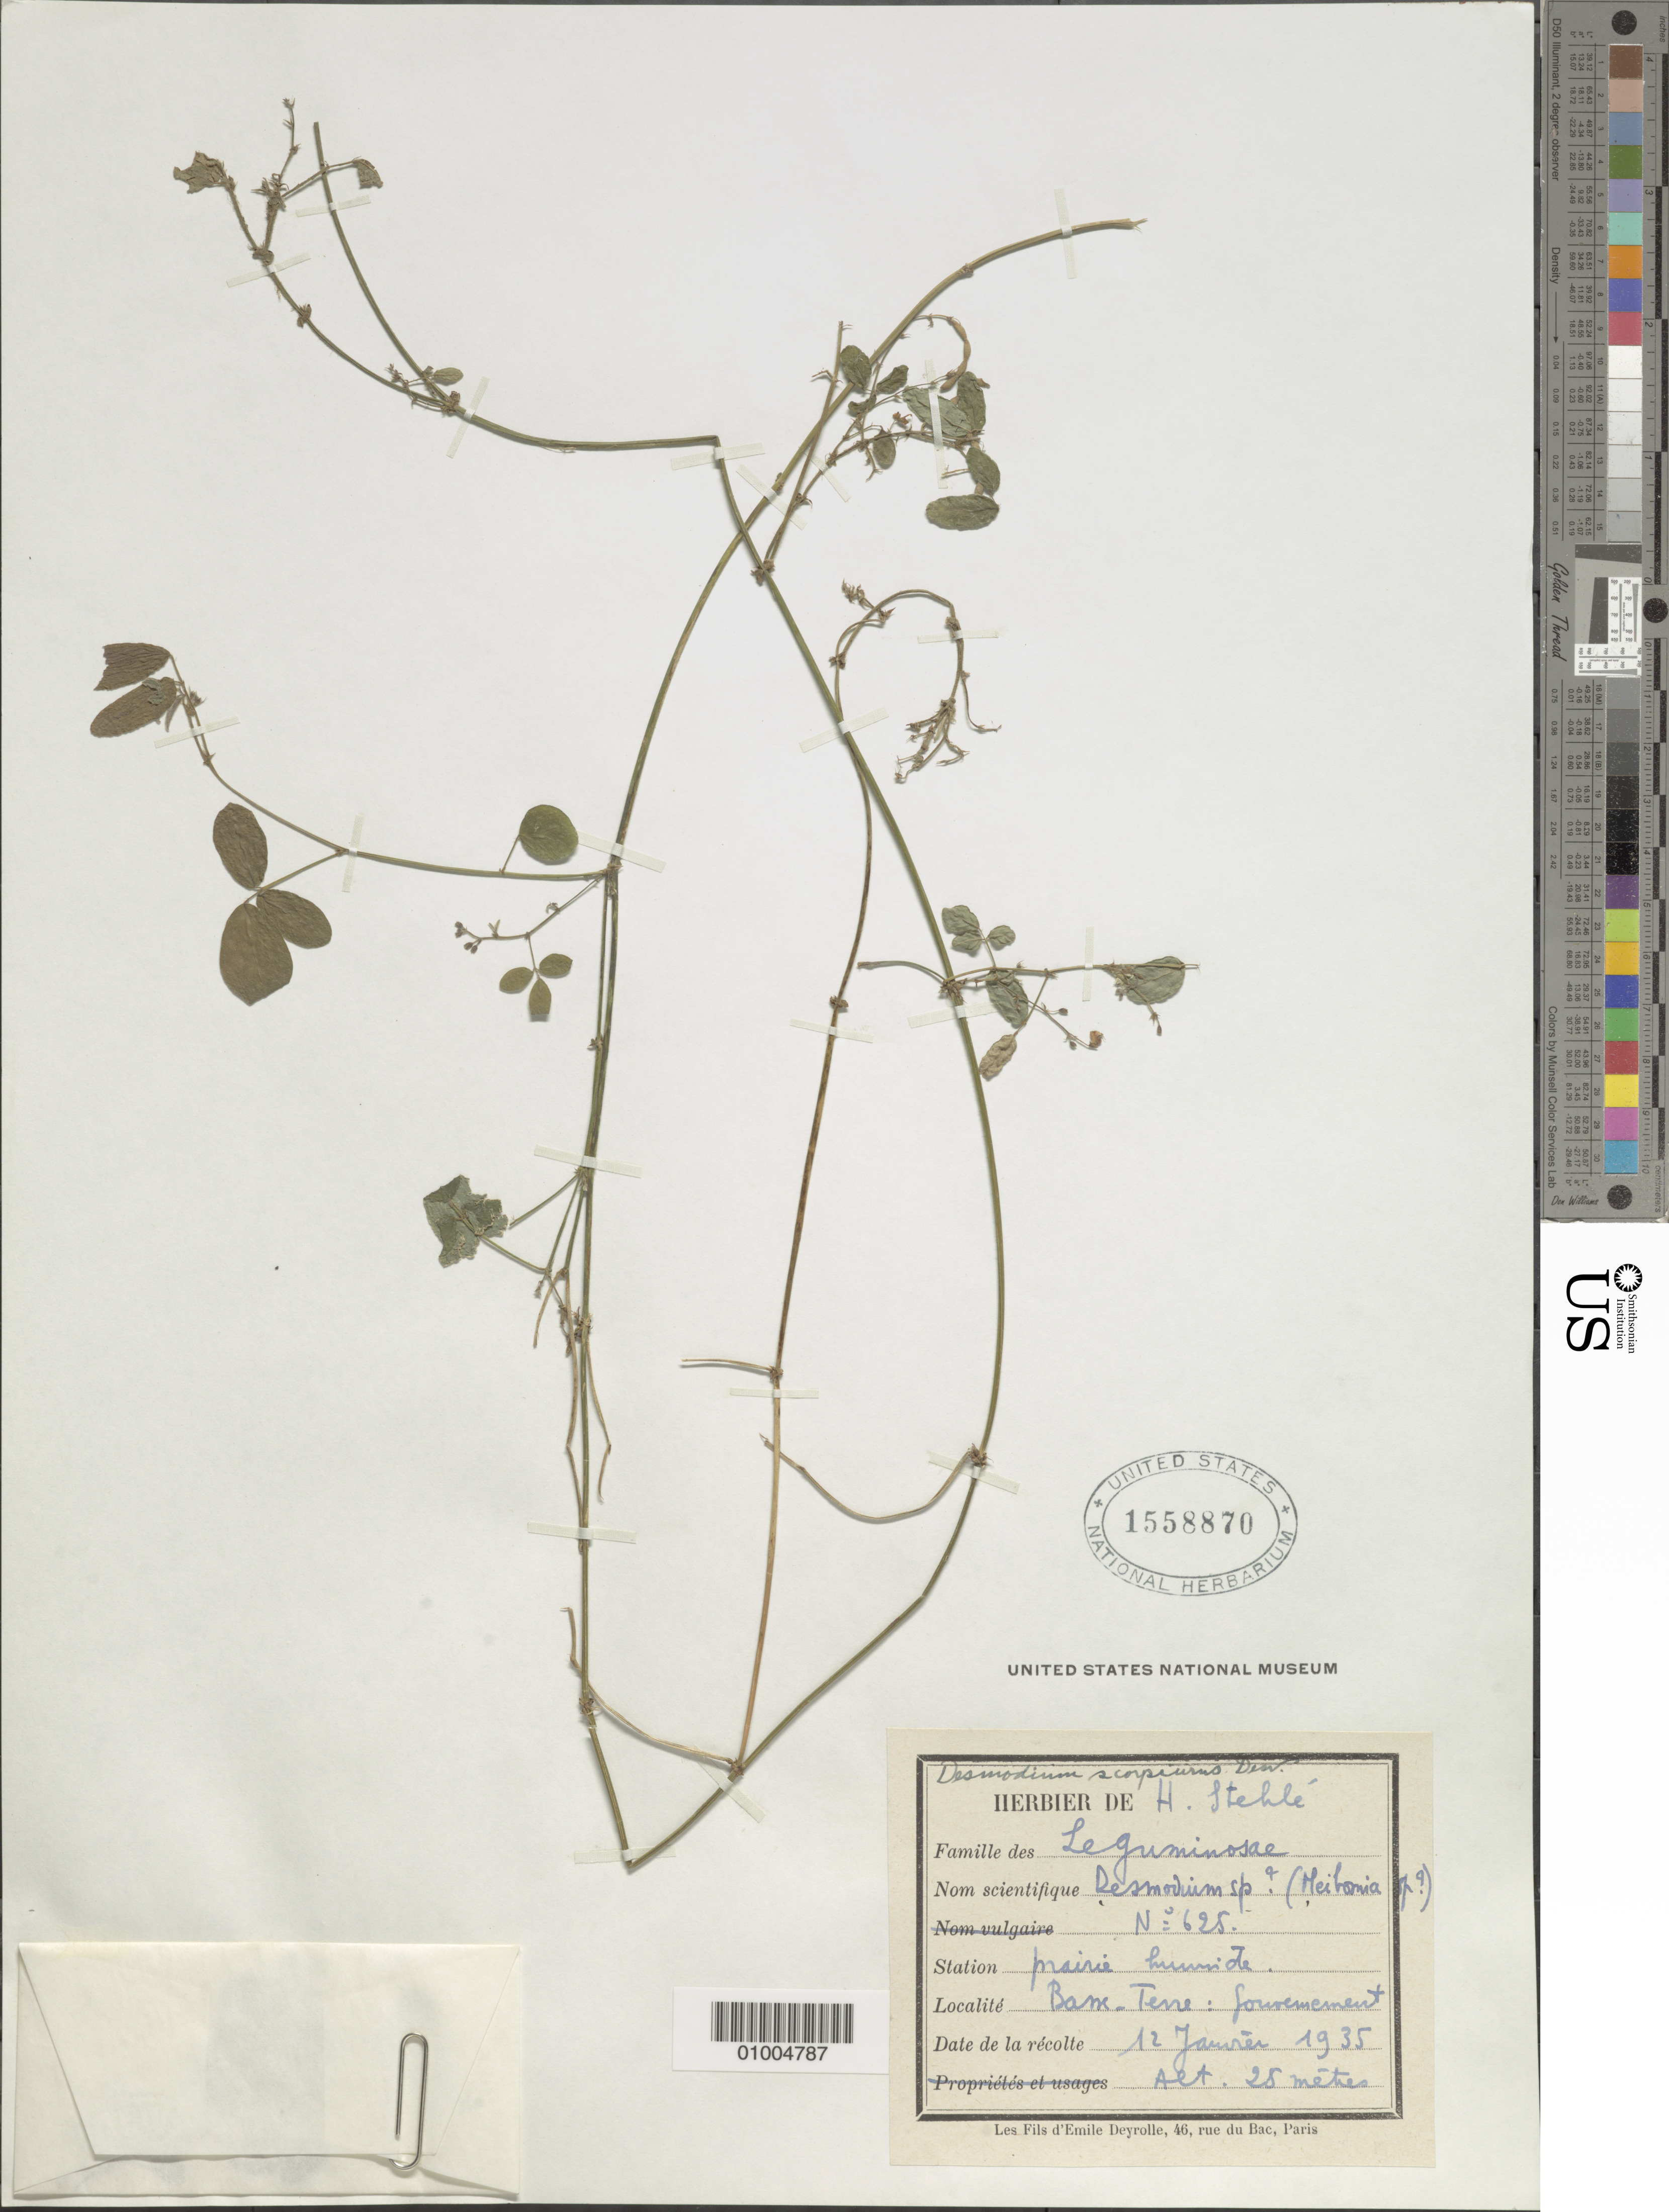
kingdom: Plantae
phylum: Tracheophyta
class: Magnoliopsida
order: Fabales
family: Fabaceae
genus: Desmodium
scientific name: Desmodium scorpiurus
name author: (Sw.) Desv. ex DC.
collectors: H. Stehlé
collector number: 625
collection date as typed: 12 Jan 1935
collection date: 1935-01-12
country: St. Christopher-Nevis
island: St. Christopher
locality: Prairie.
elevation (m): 25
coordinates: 0 N, 0 E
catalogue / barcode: US 1558870